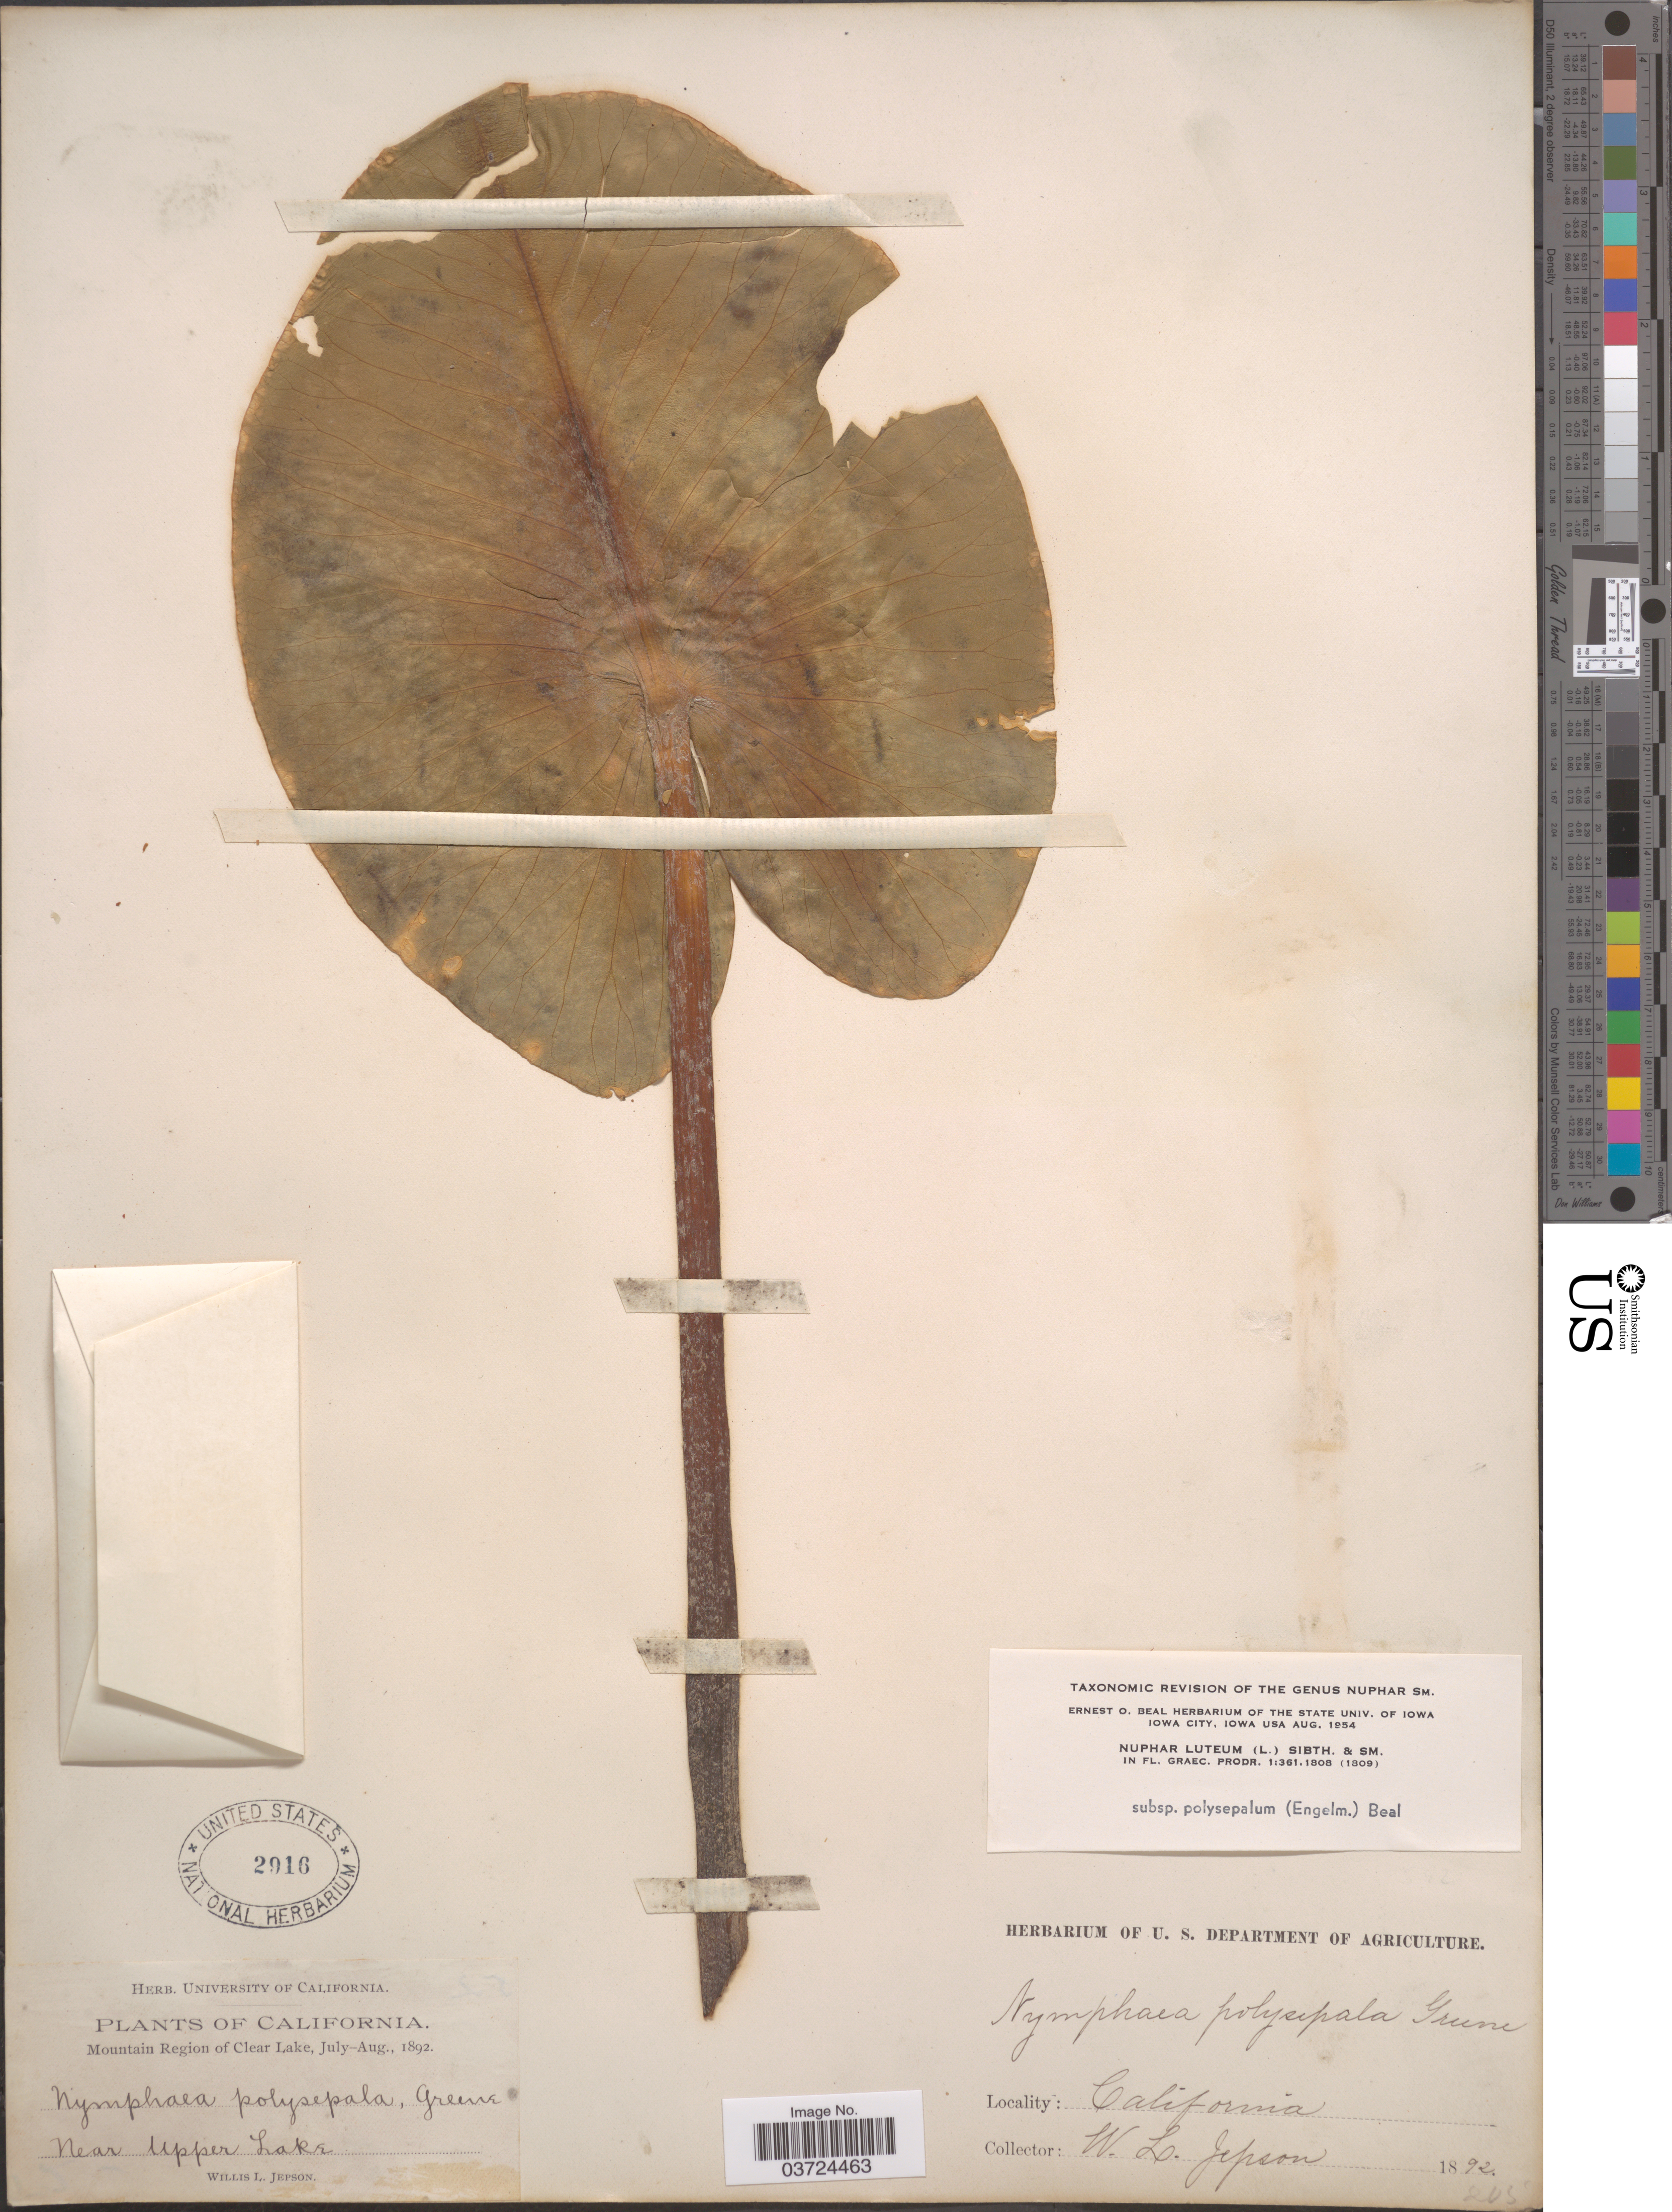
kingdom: Plantae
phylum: Tracheophyta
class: Magnoliopsida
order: Nymphaeales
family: Nymphaeaceae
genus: Nuphar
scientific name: Nuphar polysepala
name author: Englem.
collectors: W. L. Jepson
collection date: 1892-07/1892-08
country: United States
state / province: California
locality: Mountain Region of Clear Lake. Near Upper Lake.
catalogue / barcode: US 2916